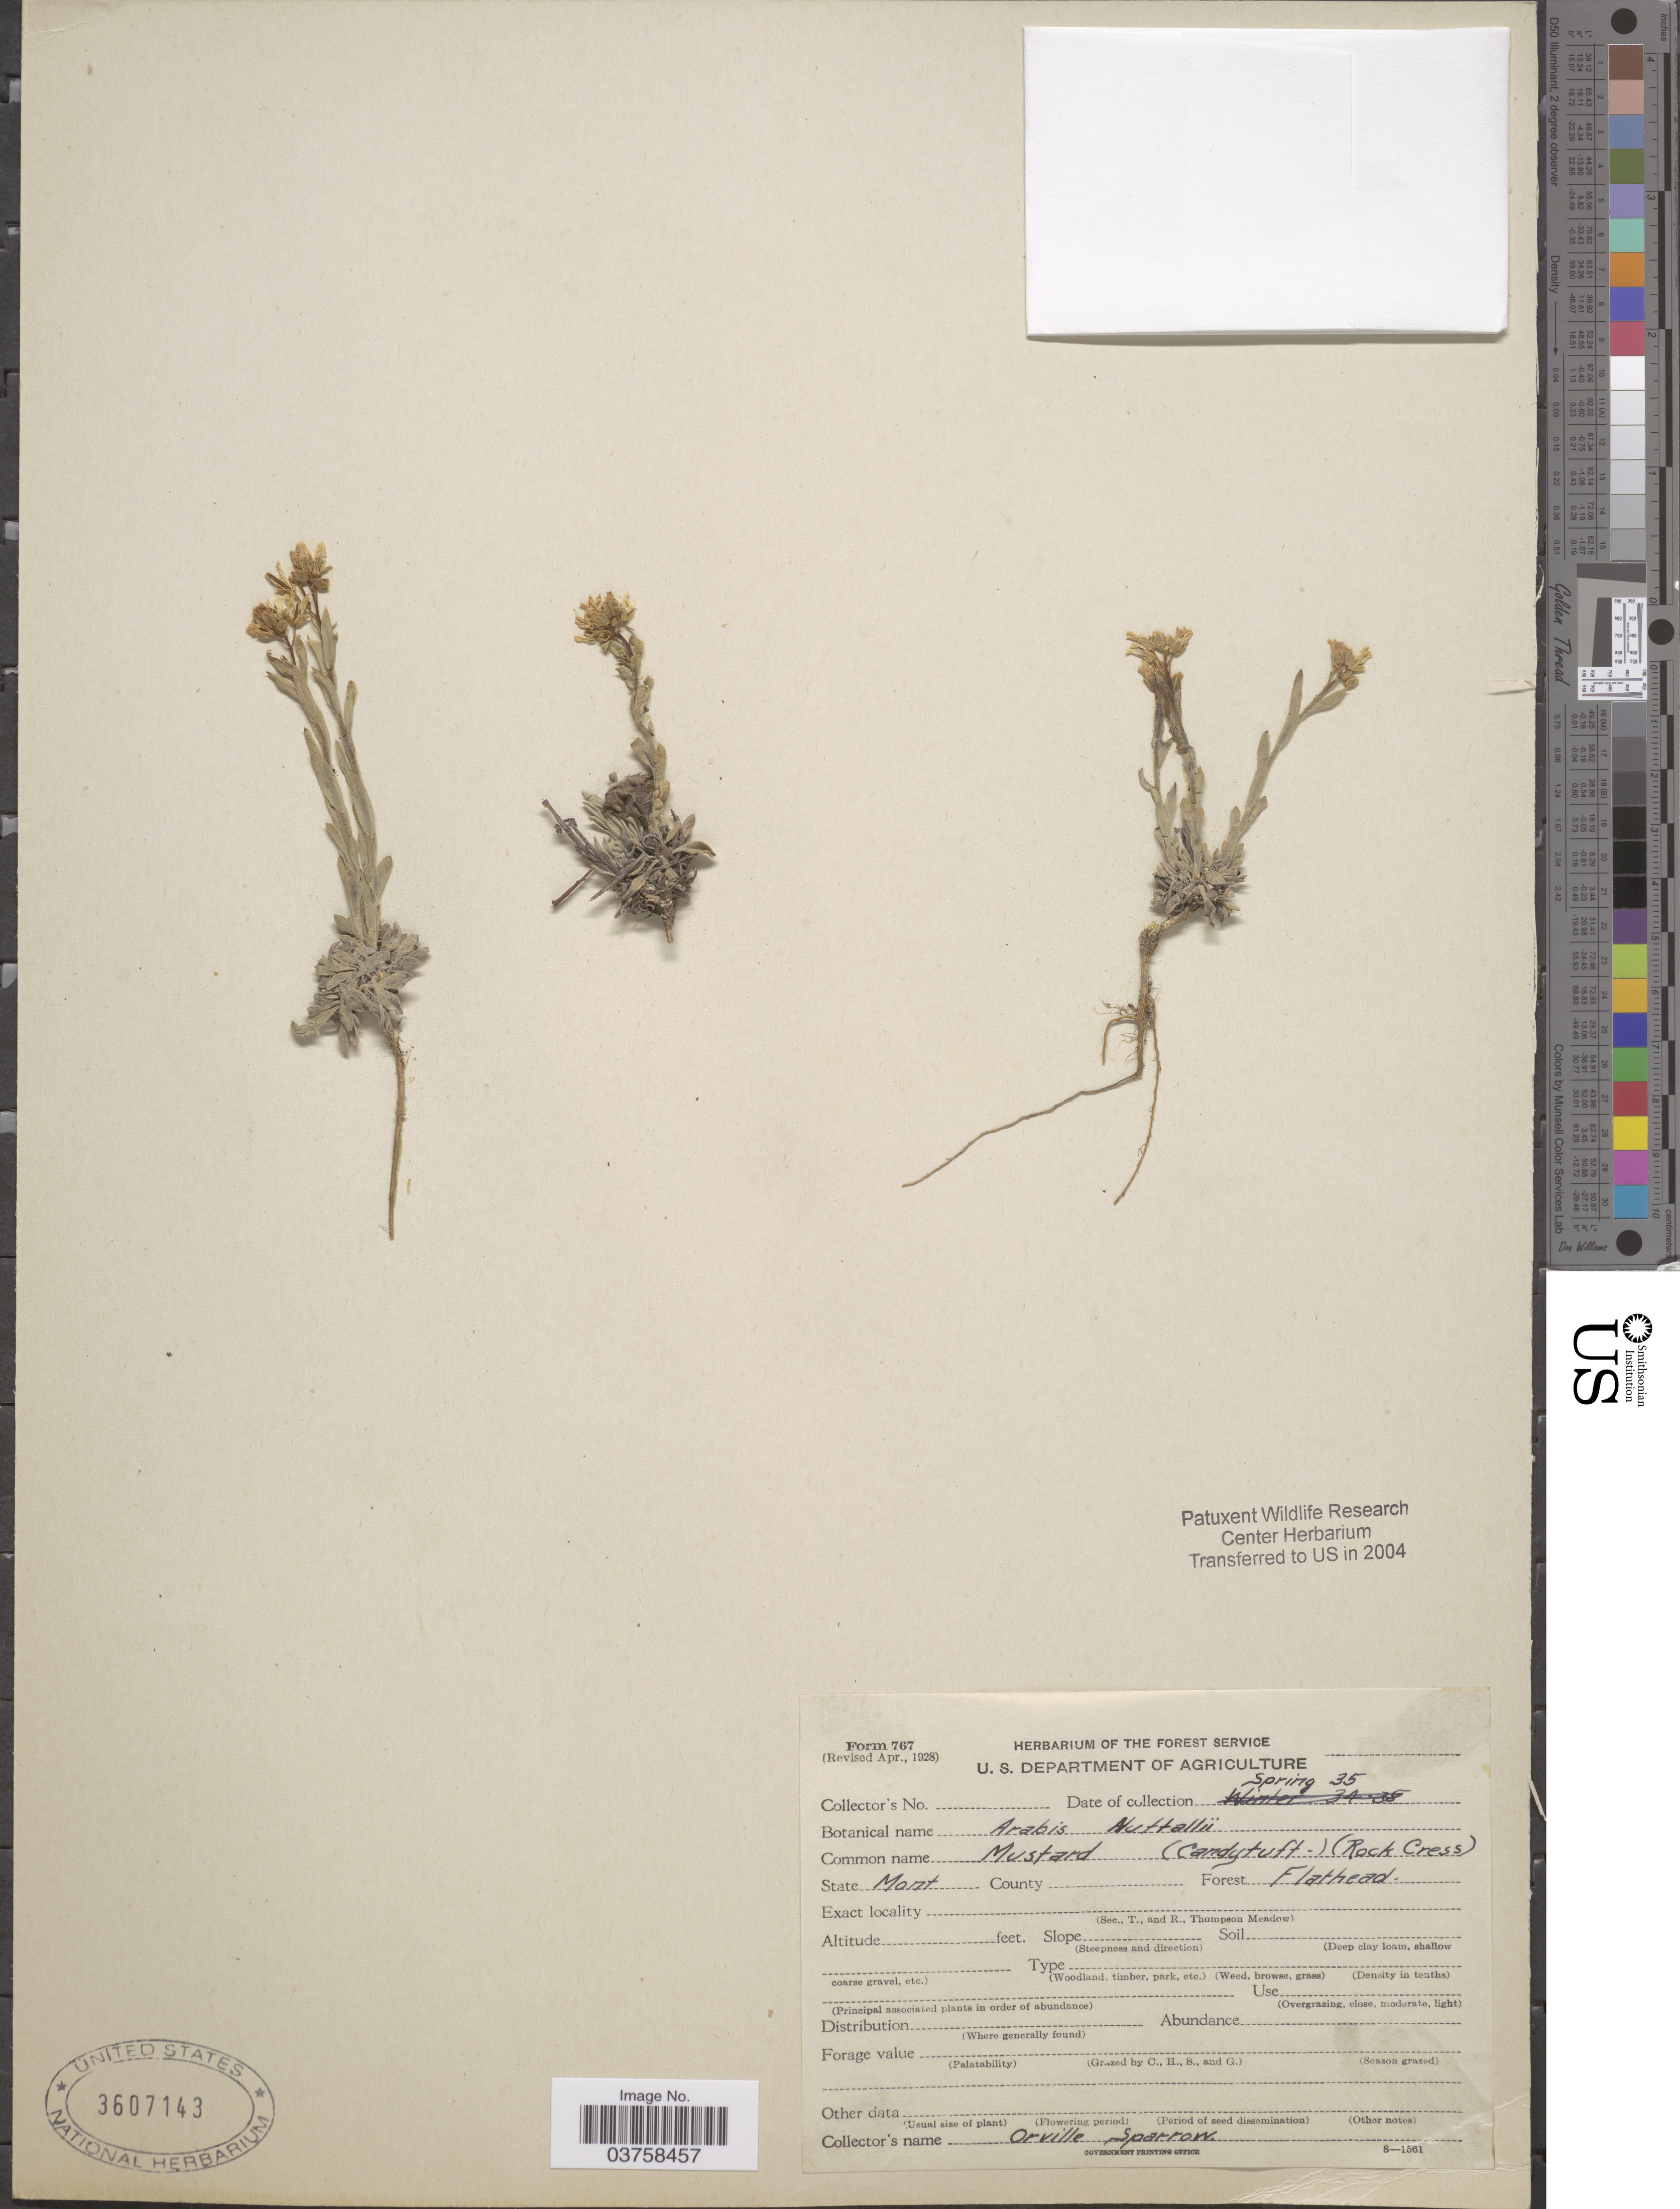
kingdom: Plantae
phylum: Tracheophyta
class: Magnoliopsida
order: Brassicales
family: Brassicaceae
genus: Arabis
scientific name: Arabis nuttallii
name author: B.L. Rob.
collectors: O. Sparrow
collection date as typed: Spring 35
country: United States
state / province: Montana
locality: Forest Flathead.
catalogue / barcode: US 3607143